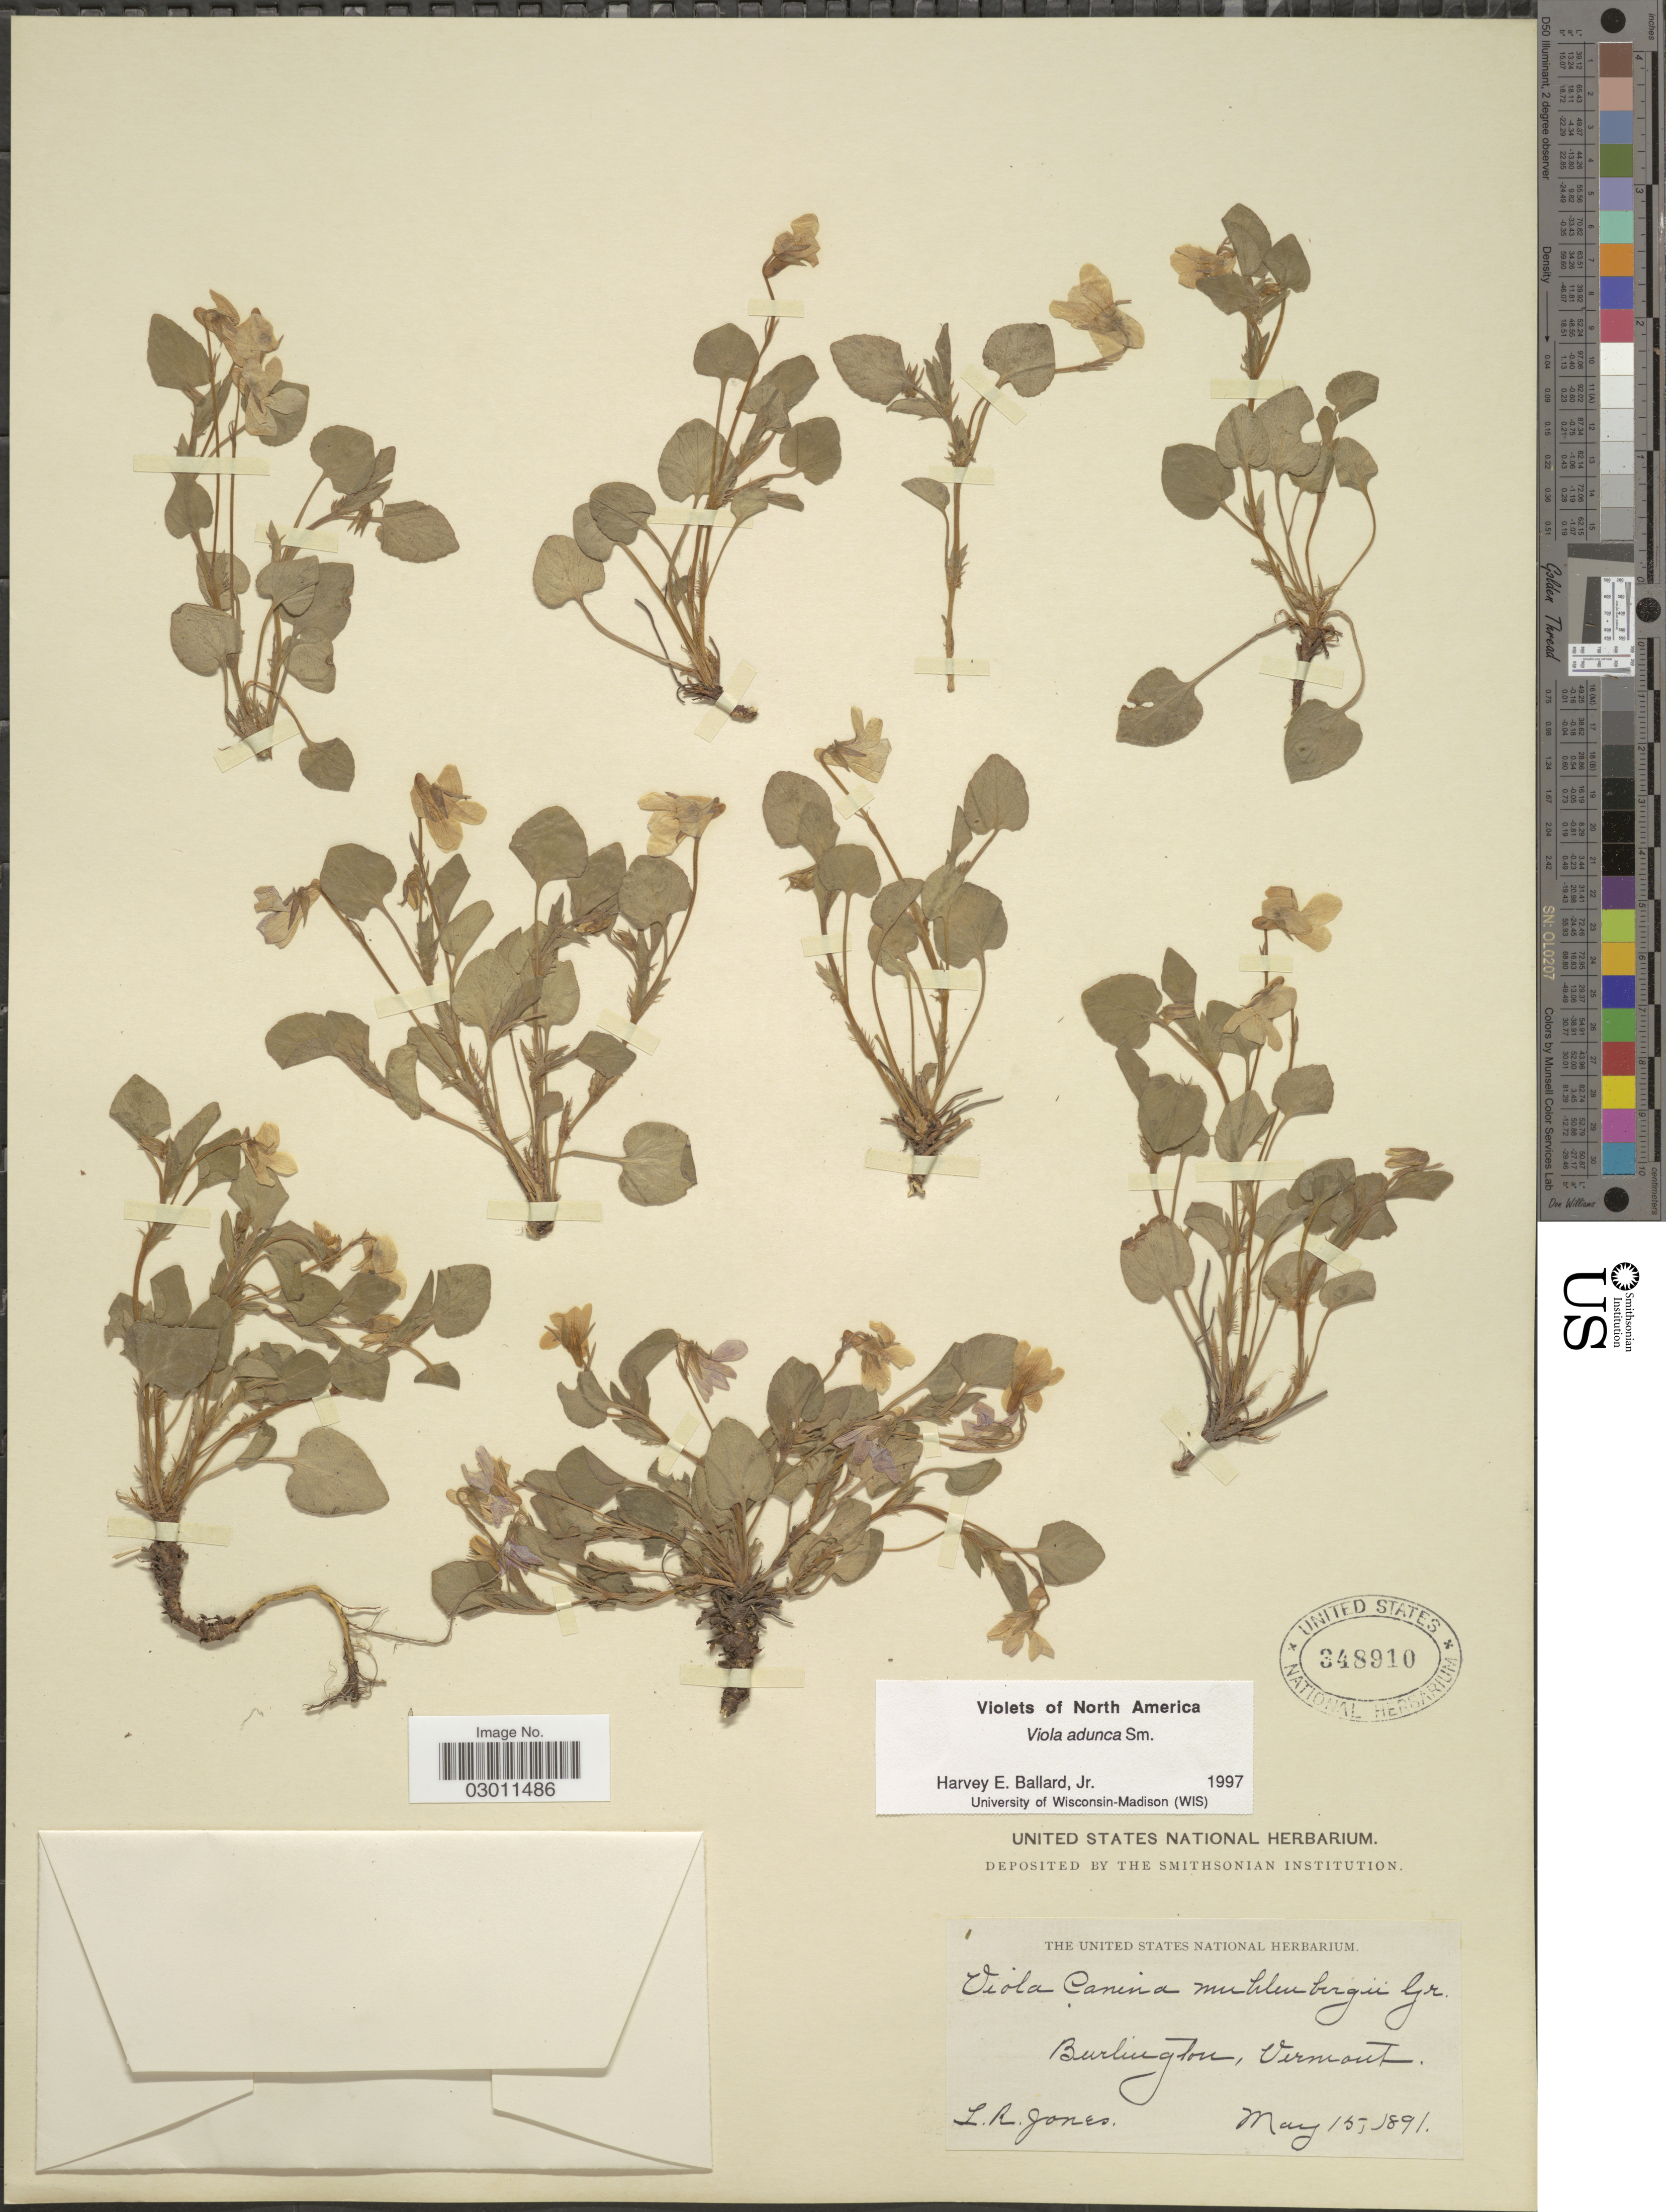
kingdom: Plantae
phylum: Tracheophyta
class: Magnoliopsida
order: Malpighiales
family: Violaceae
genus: Viola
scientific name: Viola adunca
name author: Sm.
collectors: L. R. Jones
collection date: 1891-05-15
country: United States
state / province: Vermont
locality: Burlington, Vermont.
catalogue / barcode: US 348910